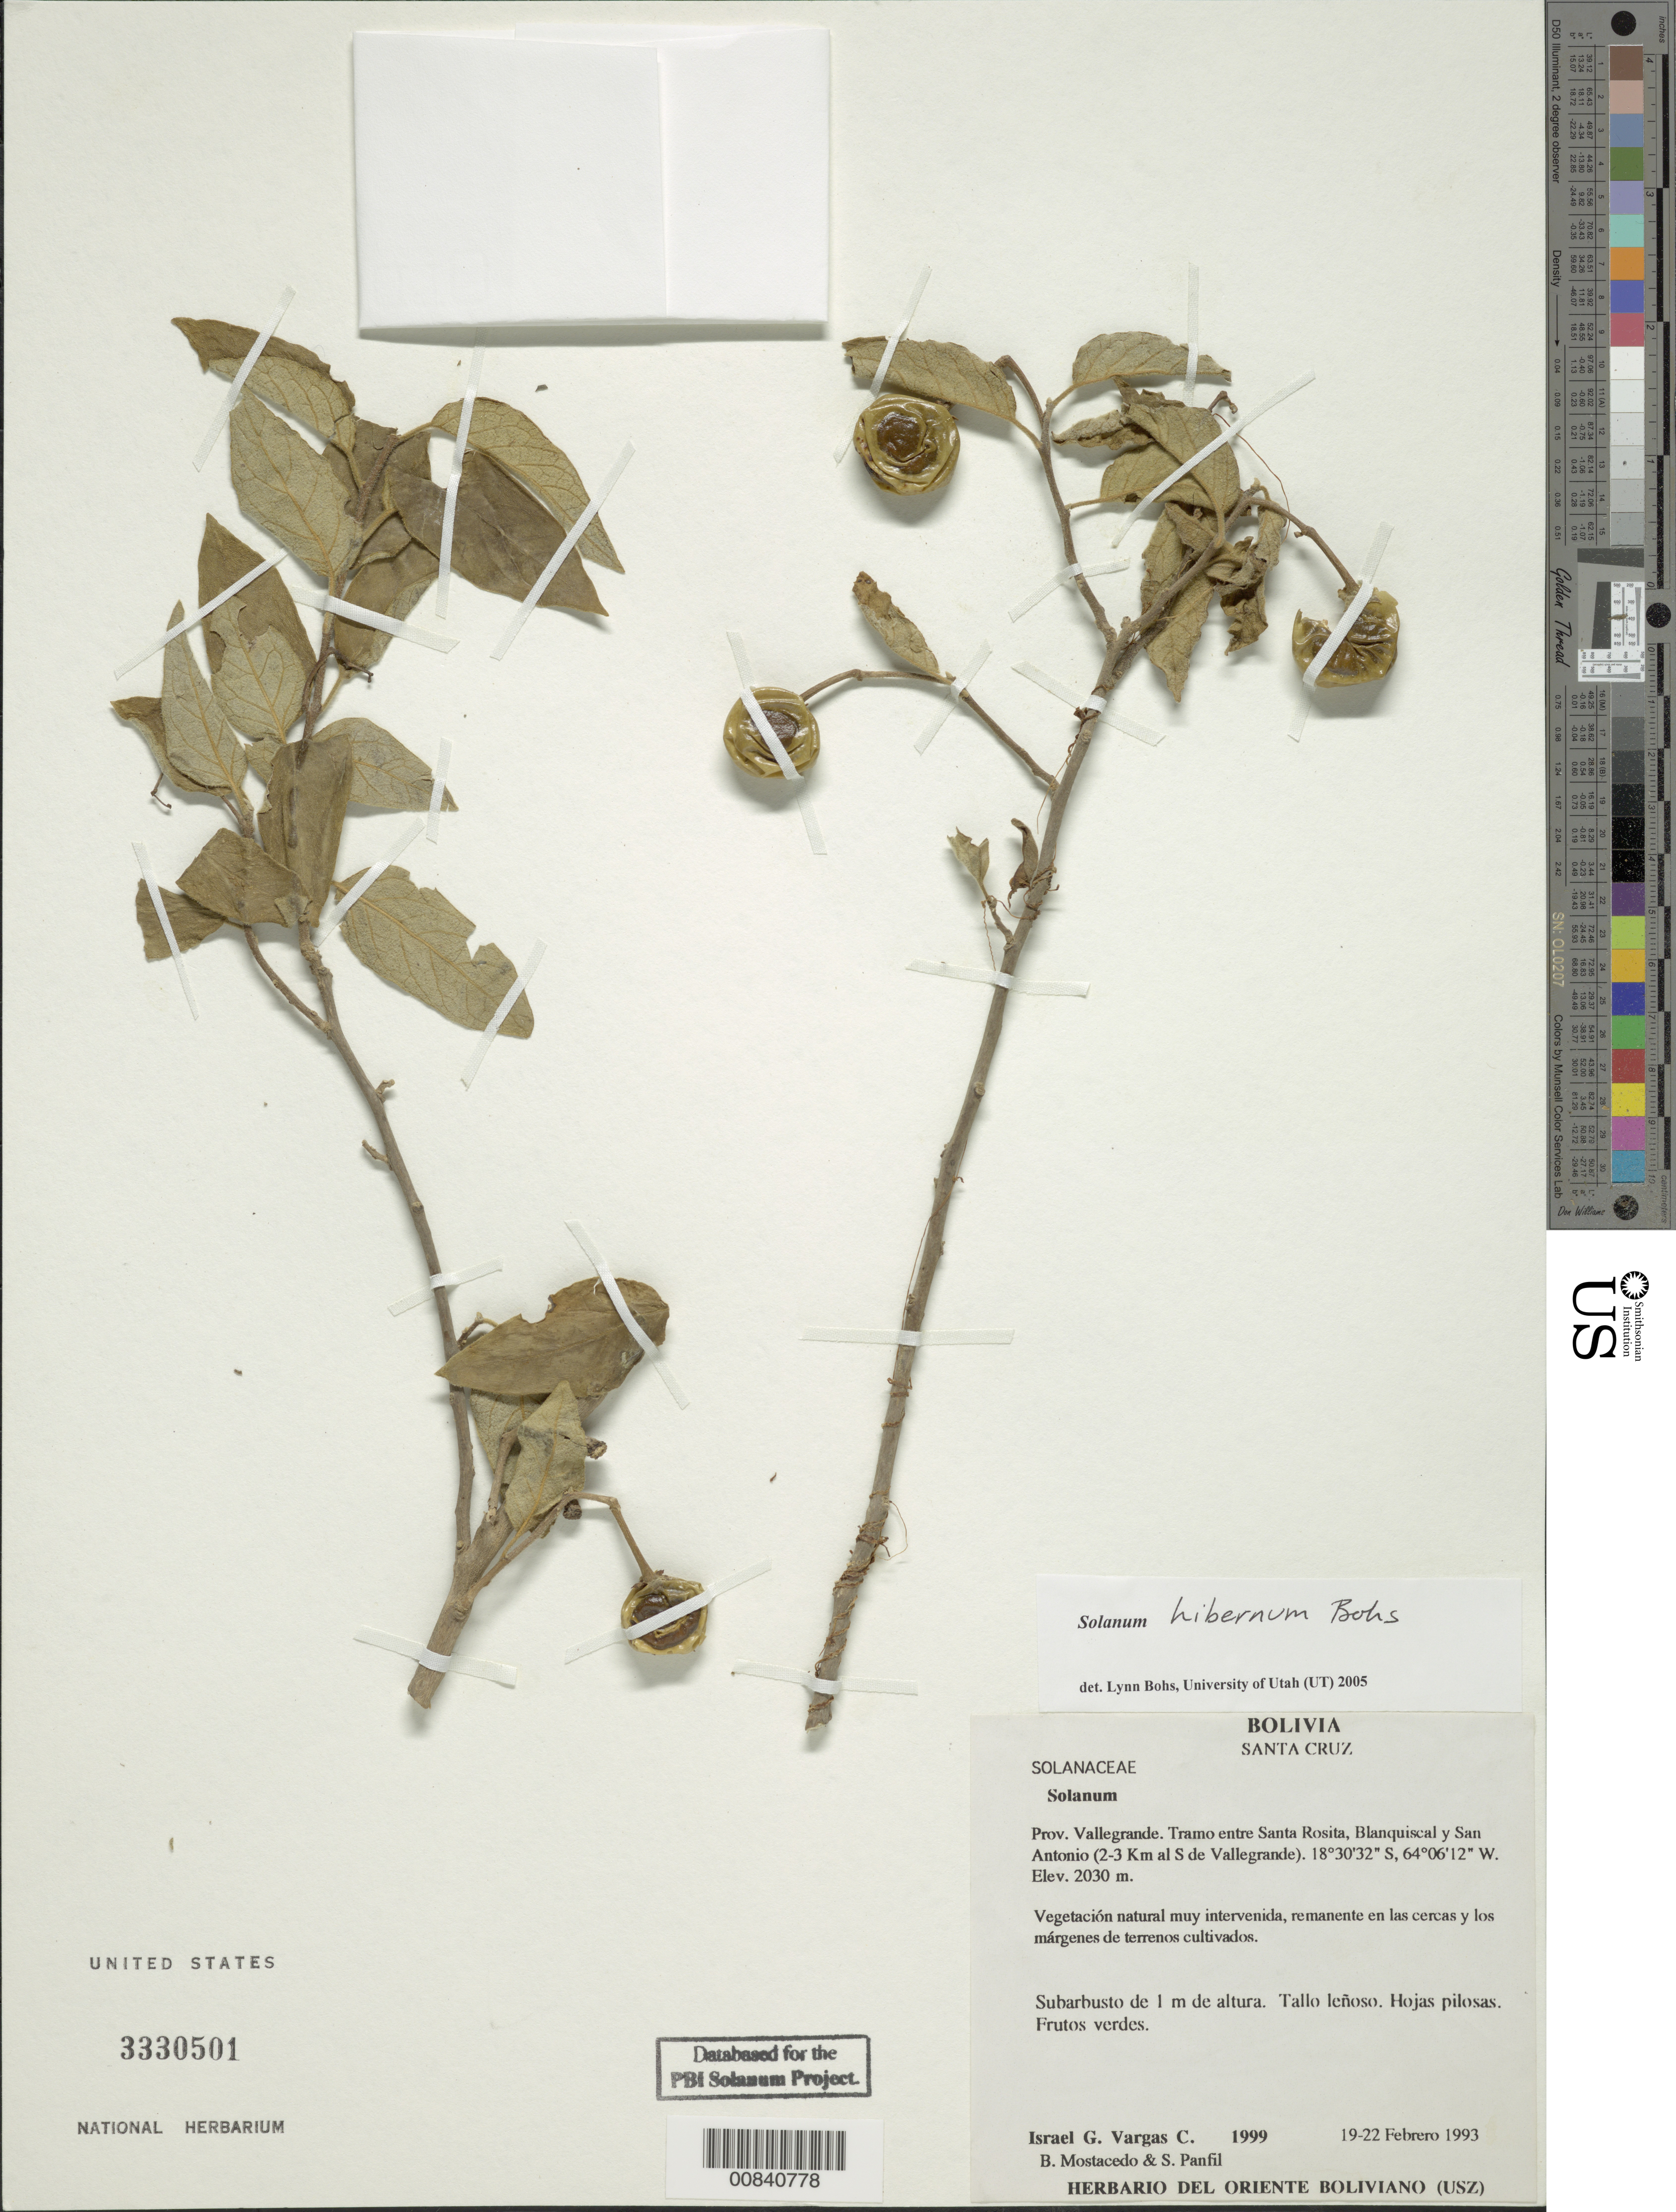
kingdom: Plantae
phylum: Tracheophyta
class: Magnoliopsida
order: Solanales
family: Solanaceae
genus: Solanum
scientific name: Solanum hibernum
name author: Bohs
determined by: Bohs, L. A.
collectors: C. I. Vargas, B. Mostacedo & S. Panfil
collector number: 1999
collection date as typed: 19 Feb 1999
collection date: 1999-02-19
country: Bolivia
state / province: Santa Cruz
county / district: Vallegrande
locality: Tramo entre Santa Rosita, Blanquiscal y San Antonio (2-3 Km al S de Vallegrande).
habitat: Vegetacion natural muy intervenida, remanente en las cercas y los margenes de terrenos cultivados.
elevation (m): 2030